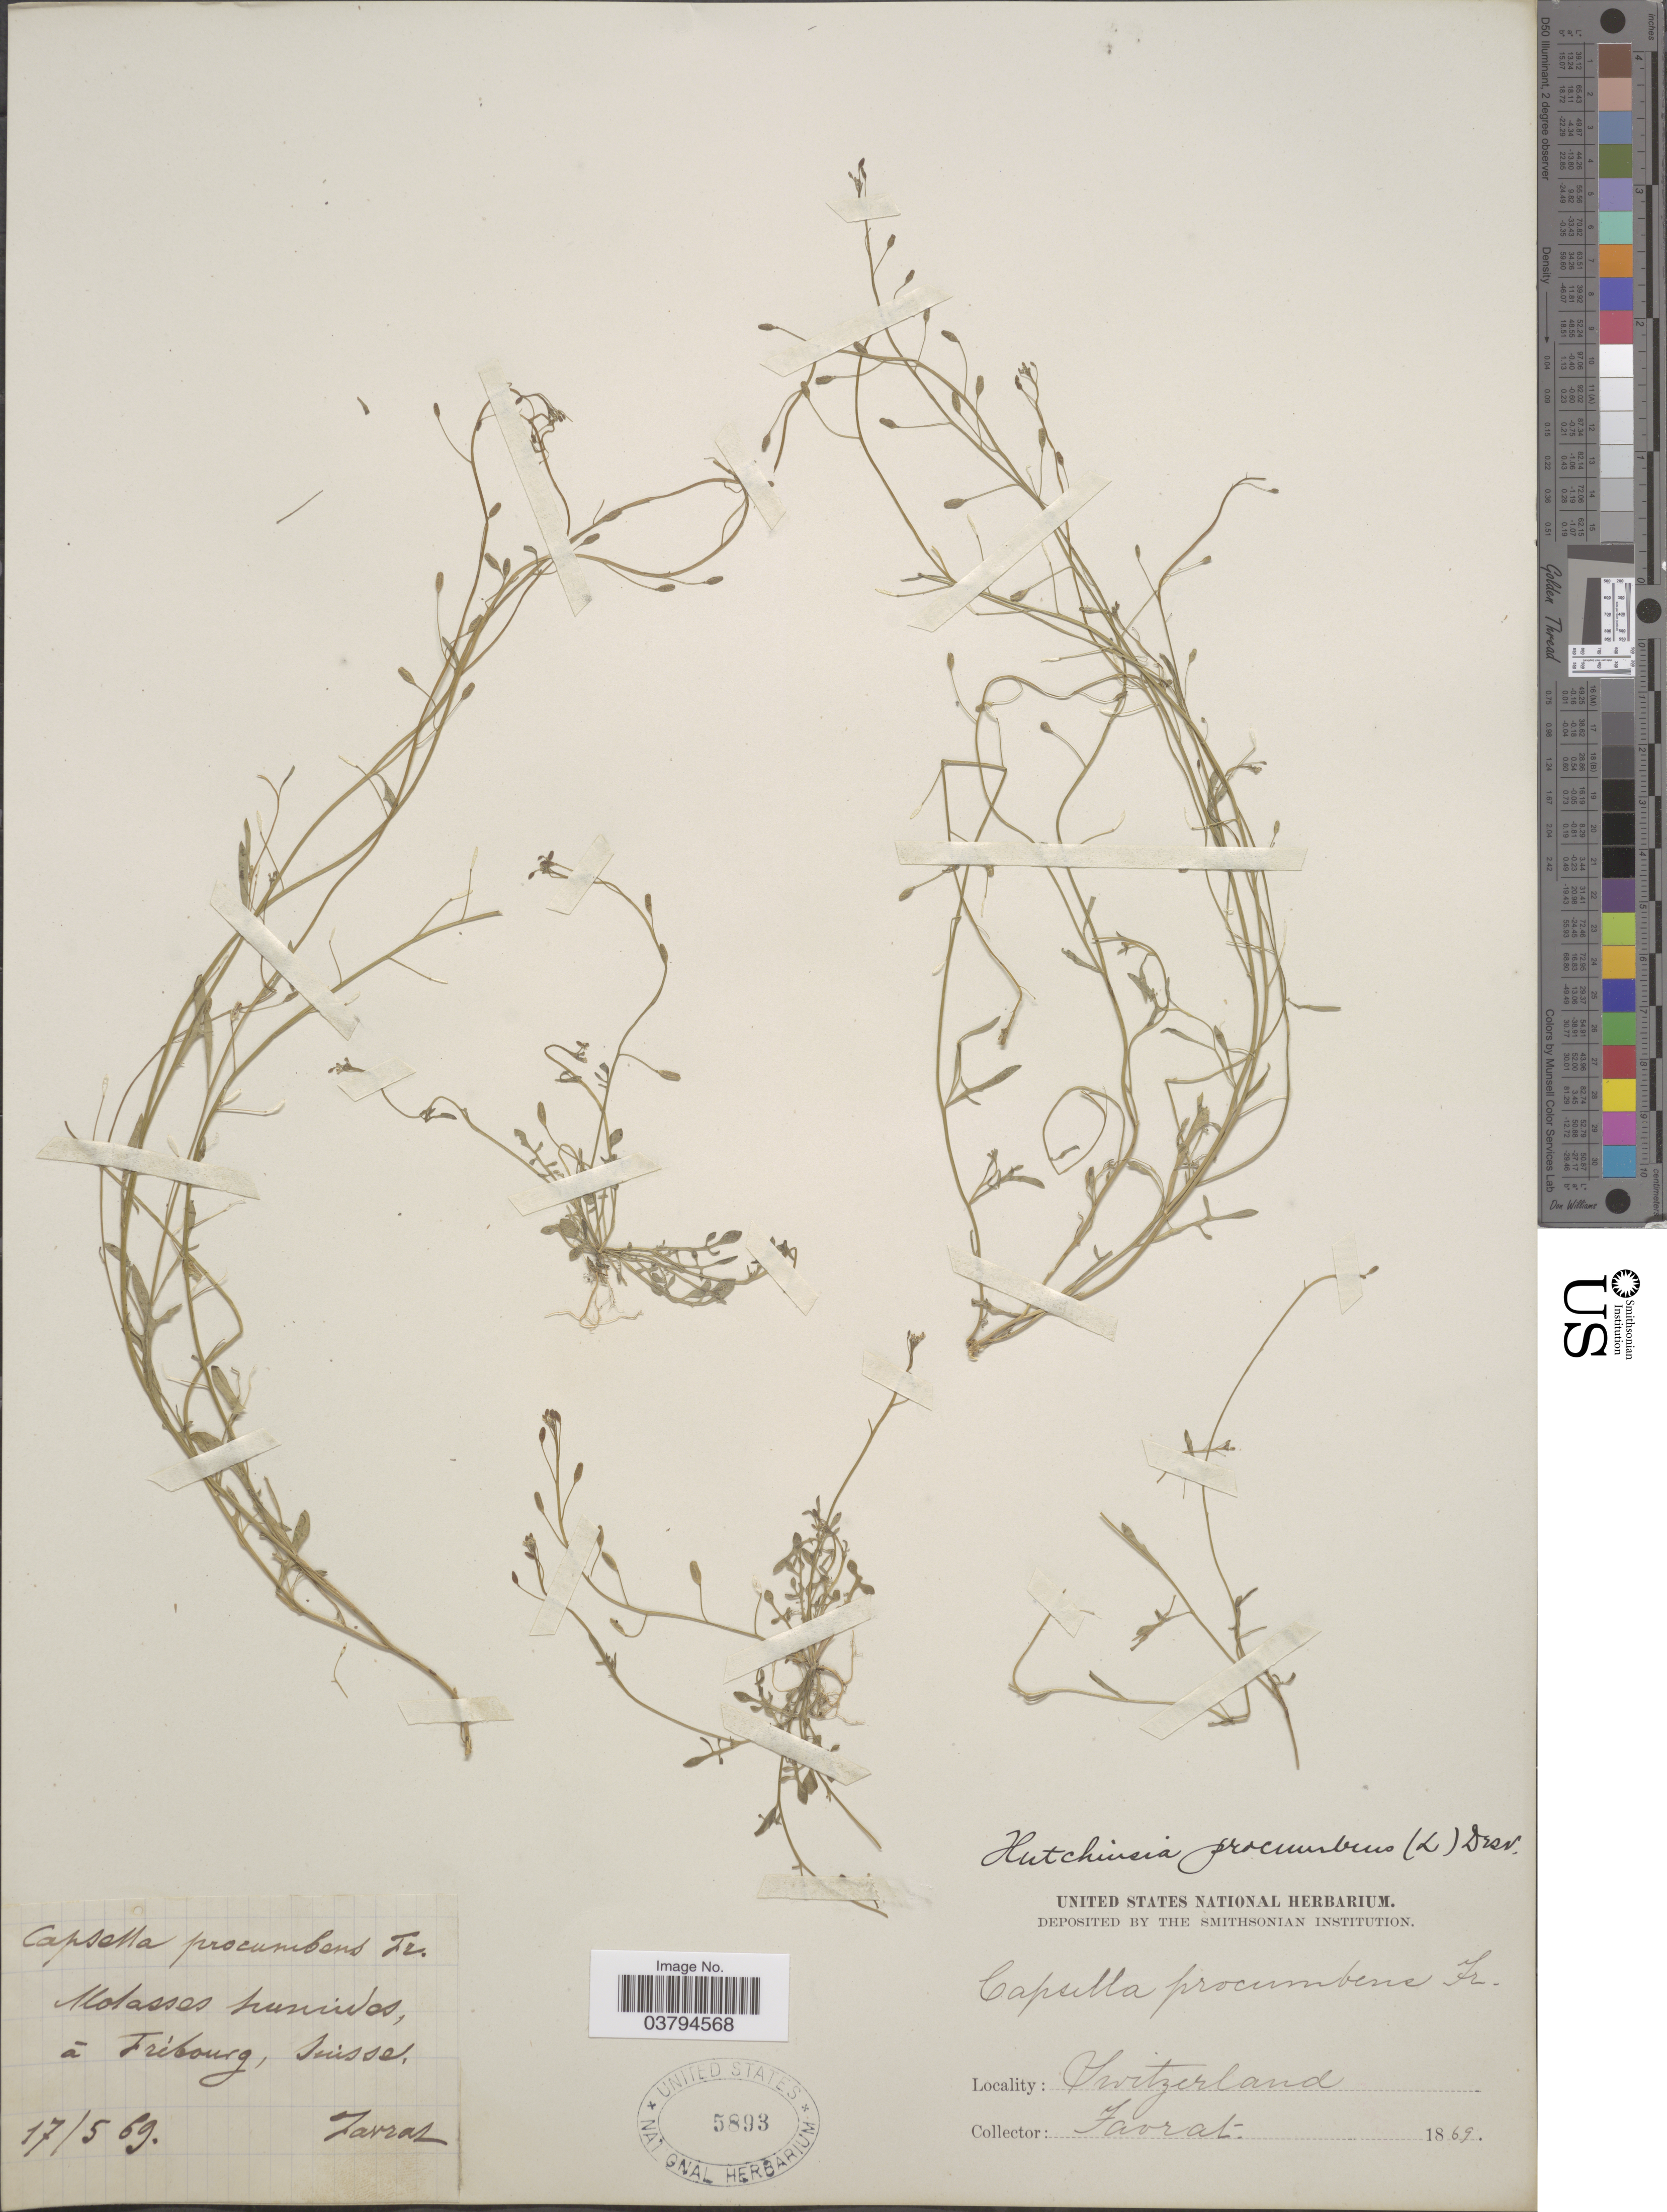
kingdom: Plantae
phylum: Tracheophyta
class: Magnoliopsida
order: Brassicales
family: Brassicaceae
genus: Hutchinsia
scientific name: Hutchinsia procumbens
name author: (L.) Desv.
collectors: L. Favrat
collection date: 1869-05-17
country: Switzerland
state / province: Fribourg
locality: Molasses humides, á Fribourg, Suisse.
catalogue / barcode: US 5893